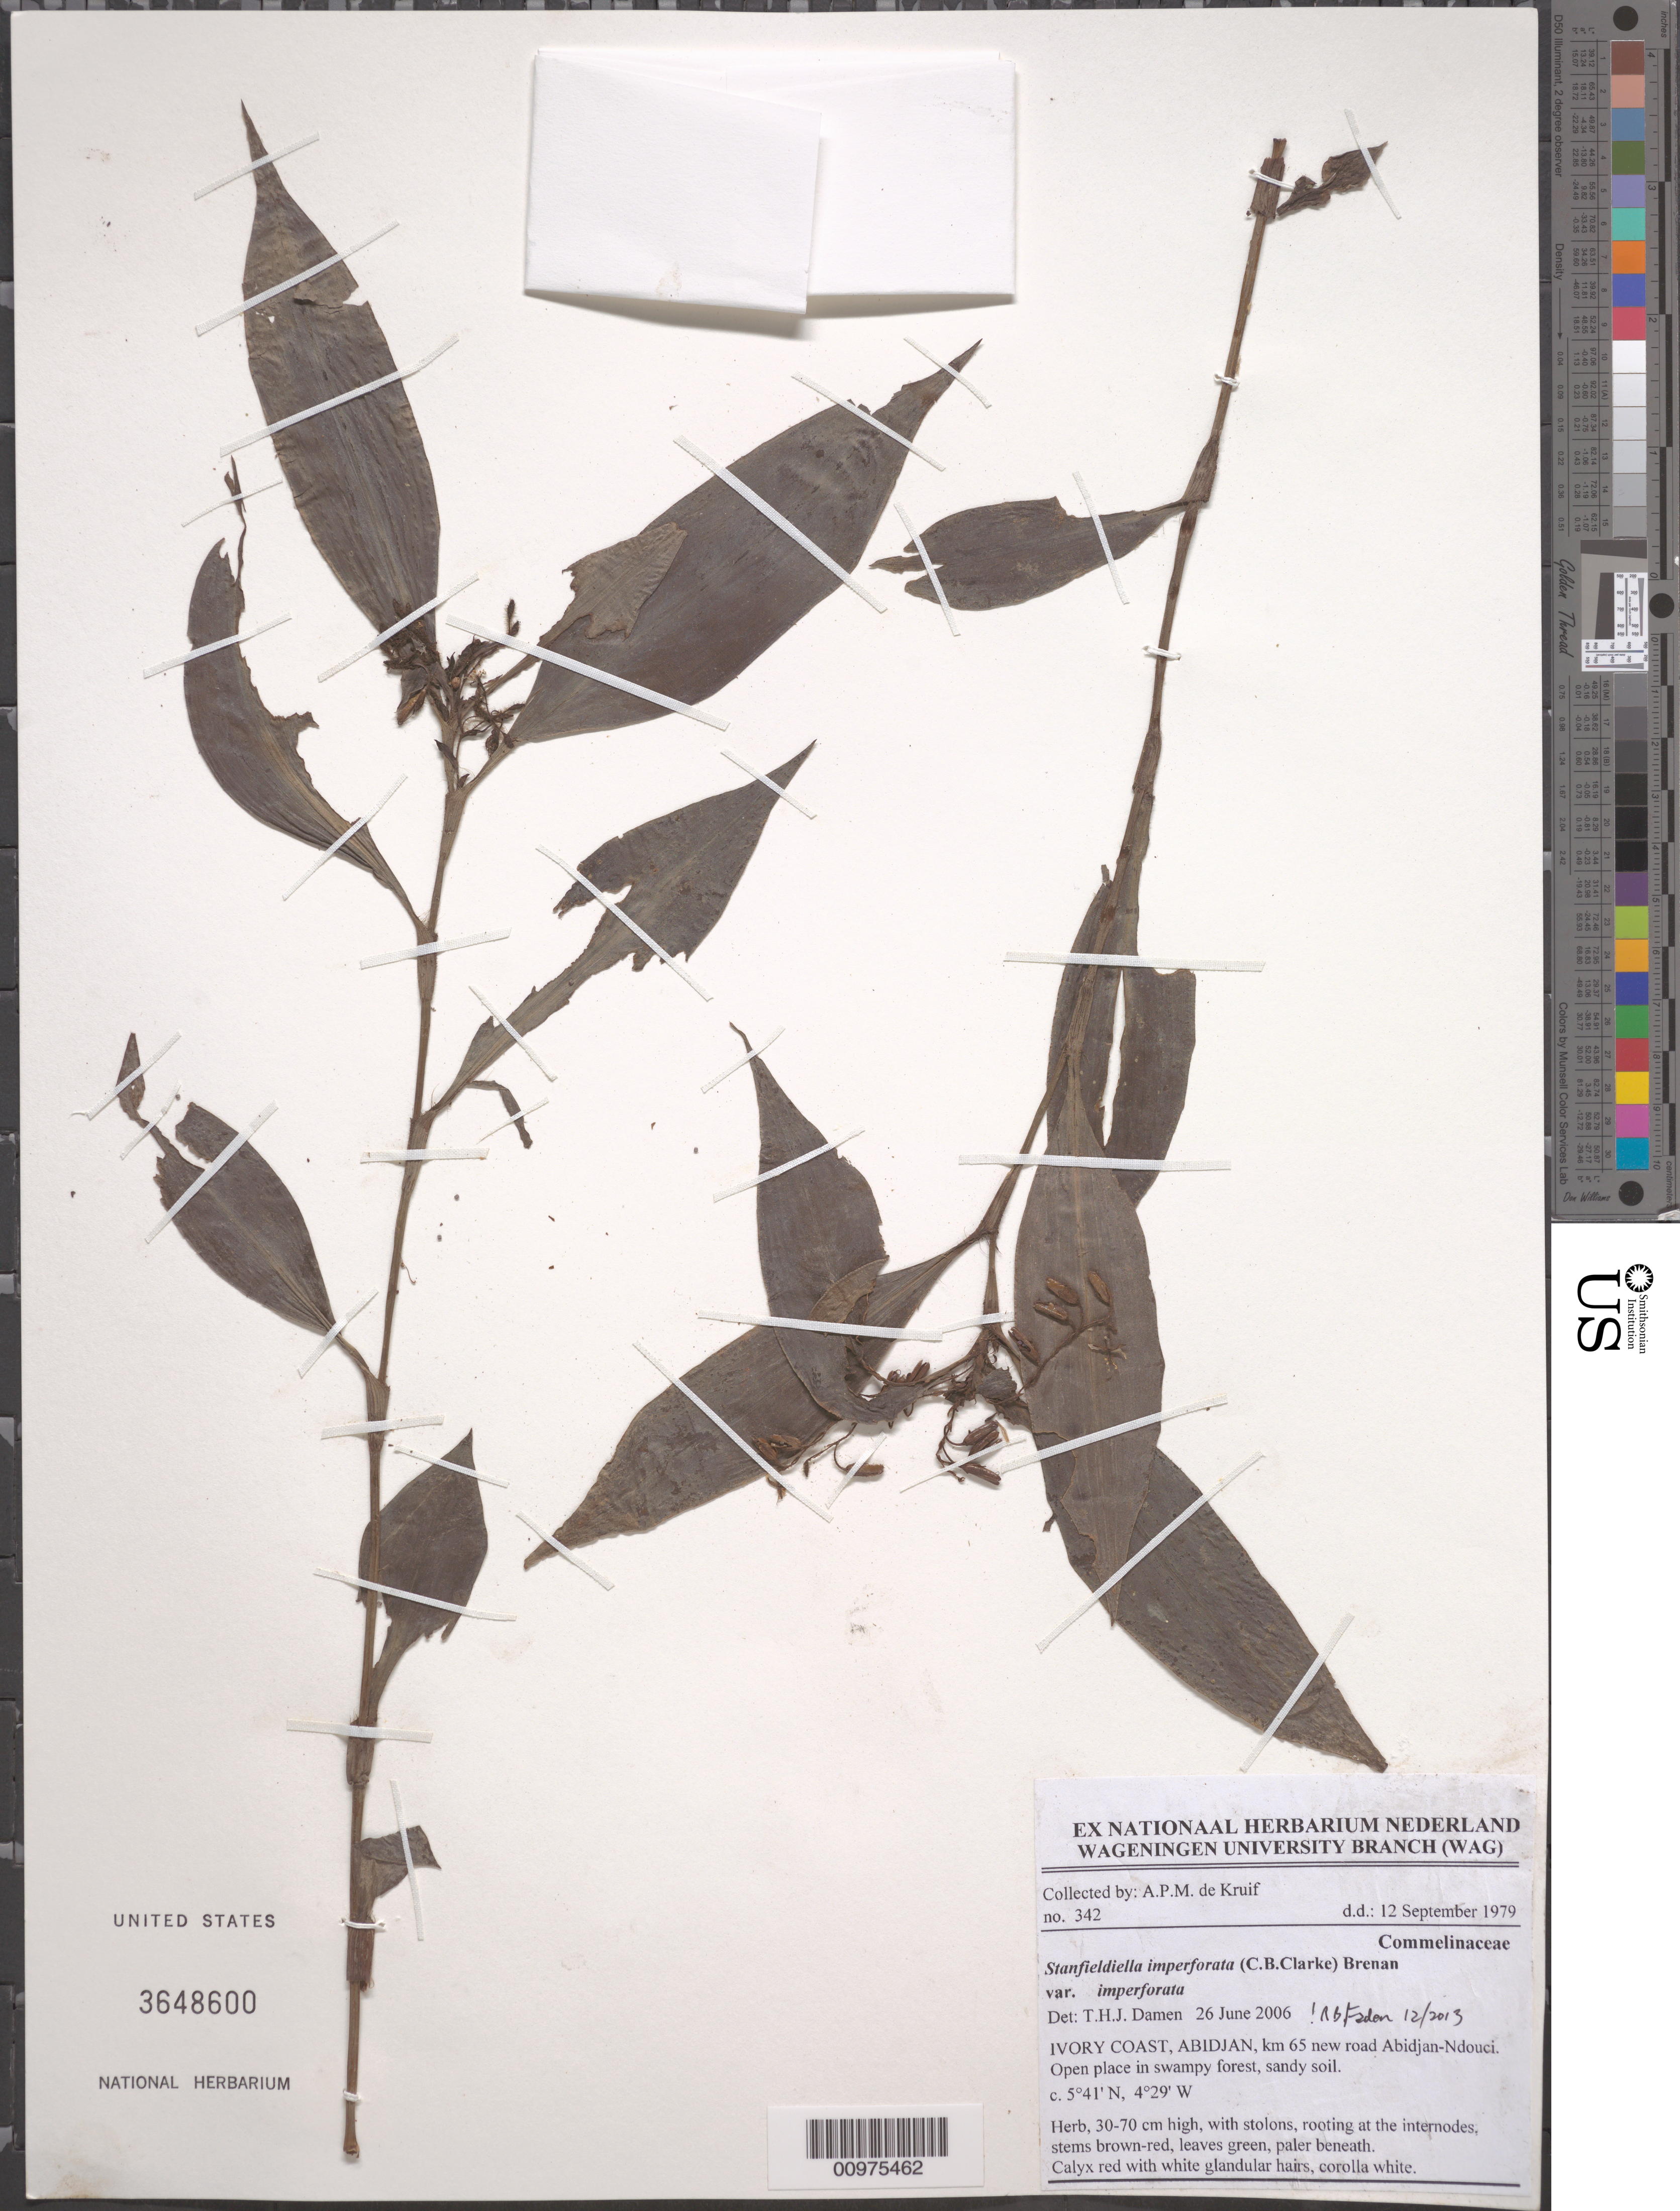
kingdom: Plantae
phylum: Tracheophyta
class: Liliopsida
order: Commelinales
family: Commelinaceae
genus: Stanfieldiella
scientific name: Stanfieldiella imperforata var. imperforata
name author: (C.B. Clarke) Brenan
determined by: Faden, Robert B., (US), Smithsonian Institution - National Museum of Natural History (UNITED STATES)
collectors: A. P. de Kruif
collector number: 342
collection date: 1979-09-12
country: Ivory Coast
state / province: Abidjan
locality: km 65 new road Abidjan-Ndouci.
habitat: Open place in swampy forest, sandy soil.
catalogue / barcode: US 3648600